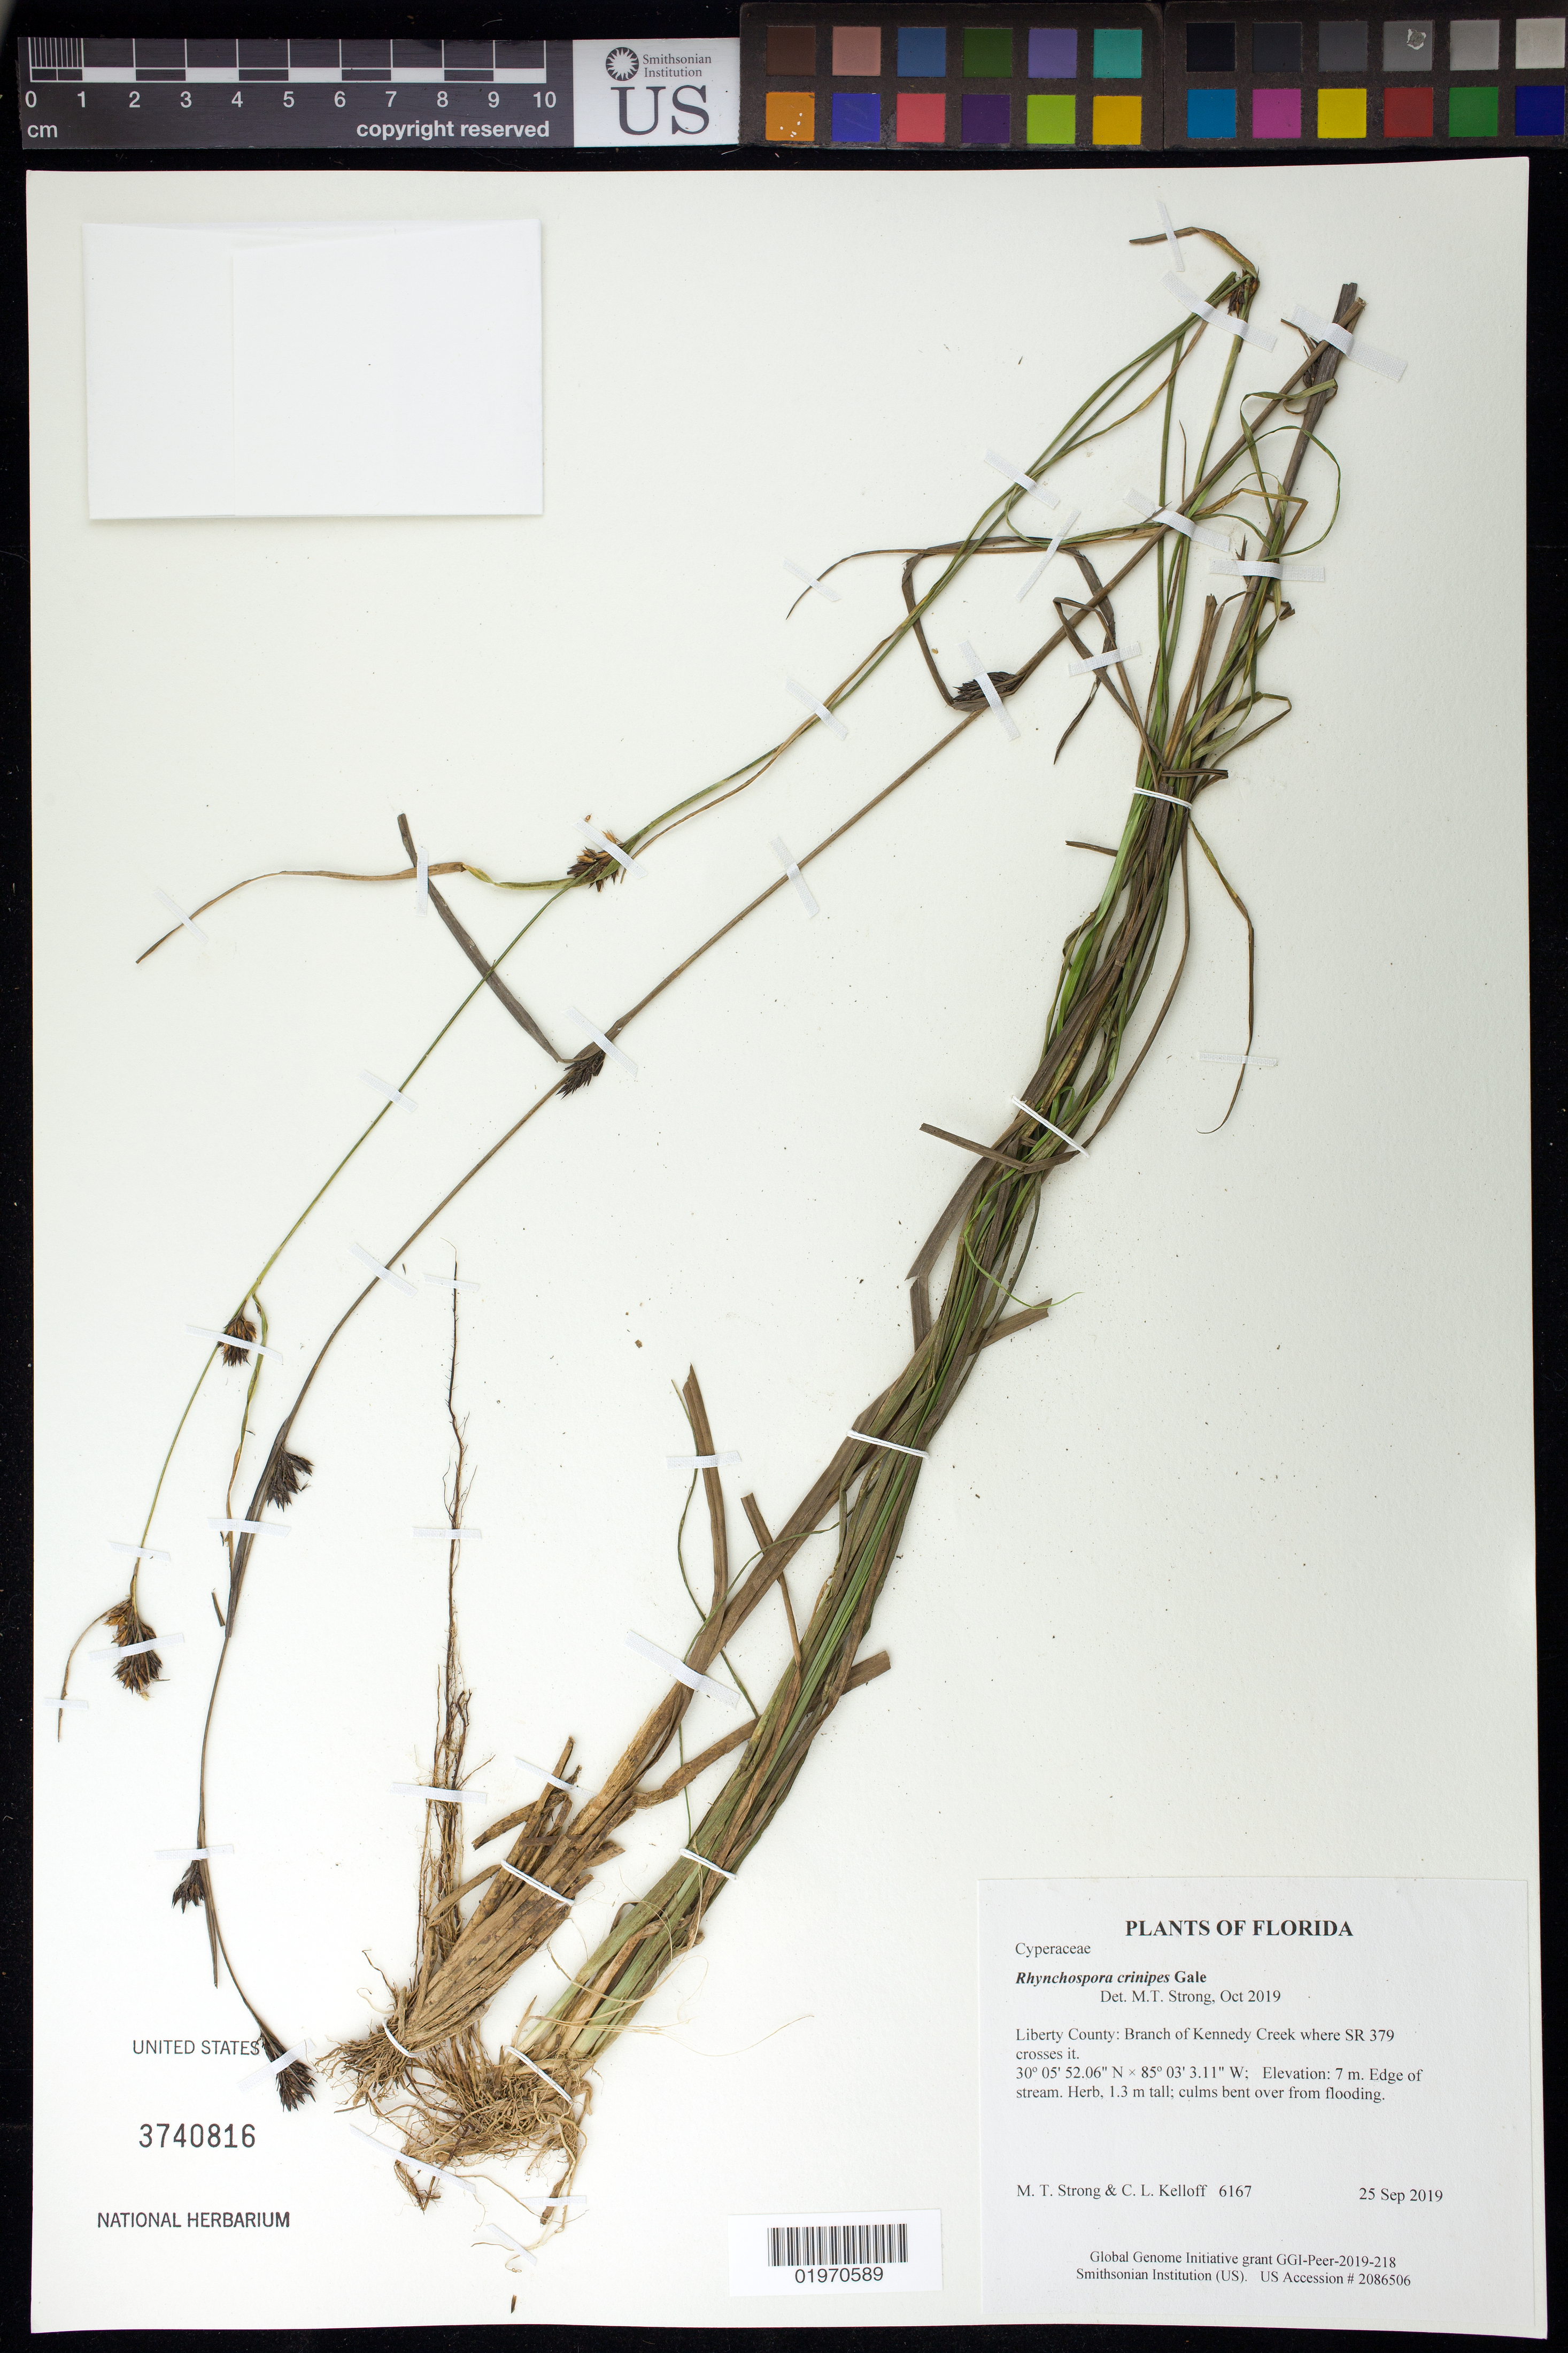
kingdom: Plantae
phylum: Tracheophyta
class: Liliopsida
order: Poales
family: Cyperaceae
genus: Rhynchospora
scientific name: Rhynchospora crinipes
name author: Gale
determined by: Strong, Mark T., (BOT), Smithsonian Institution - National Museum of Natural History (UNITED STATES)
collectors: M. T. Strong & C. L. Kelloff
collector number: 6167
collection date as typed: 25 Sep 2019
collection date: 2019-09-25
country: United States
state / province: Florida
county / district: Liberty County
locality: Branch of Kennedy Creek where SR 379 crosses it.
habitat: Edge of stream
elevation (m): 7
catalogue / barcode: US 3740816